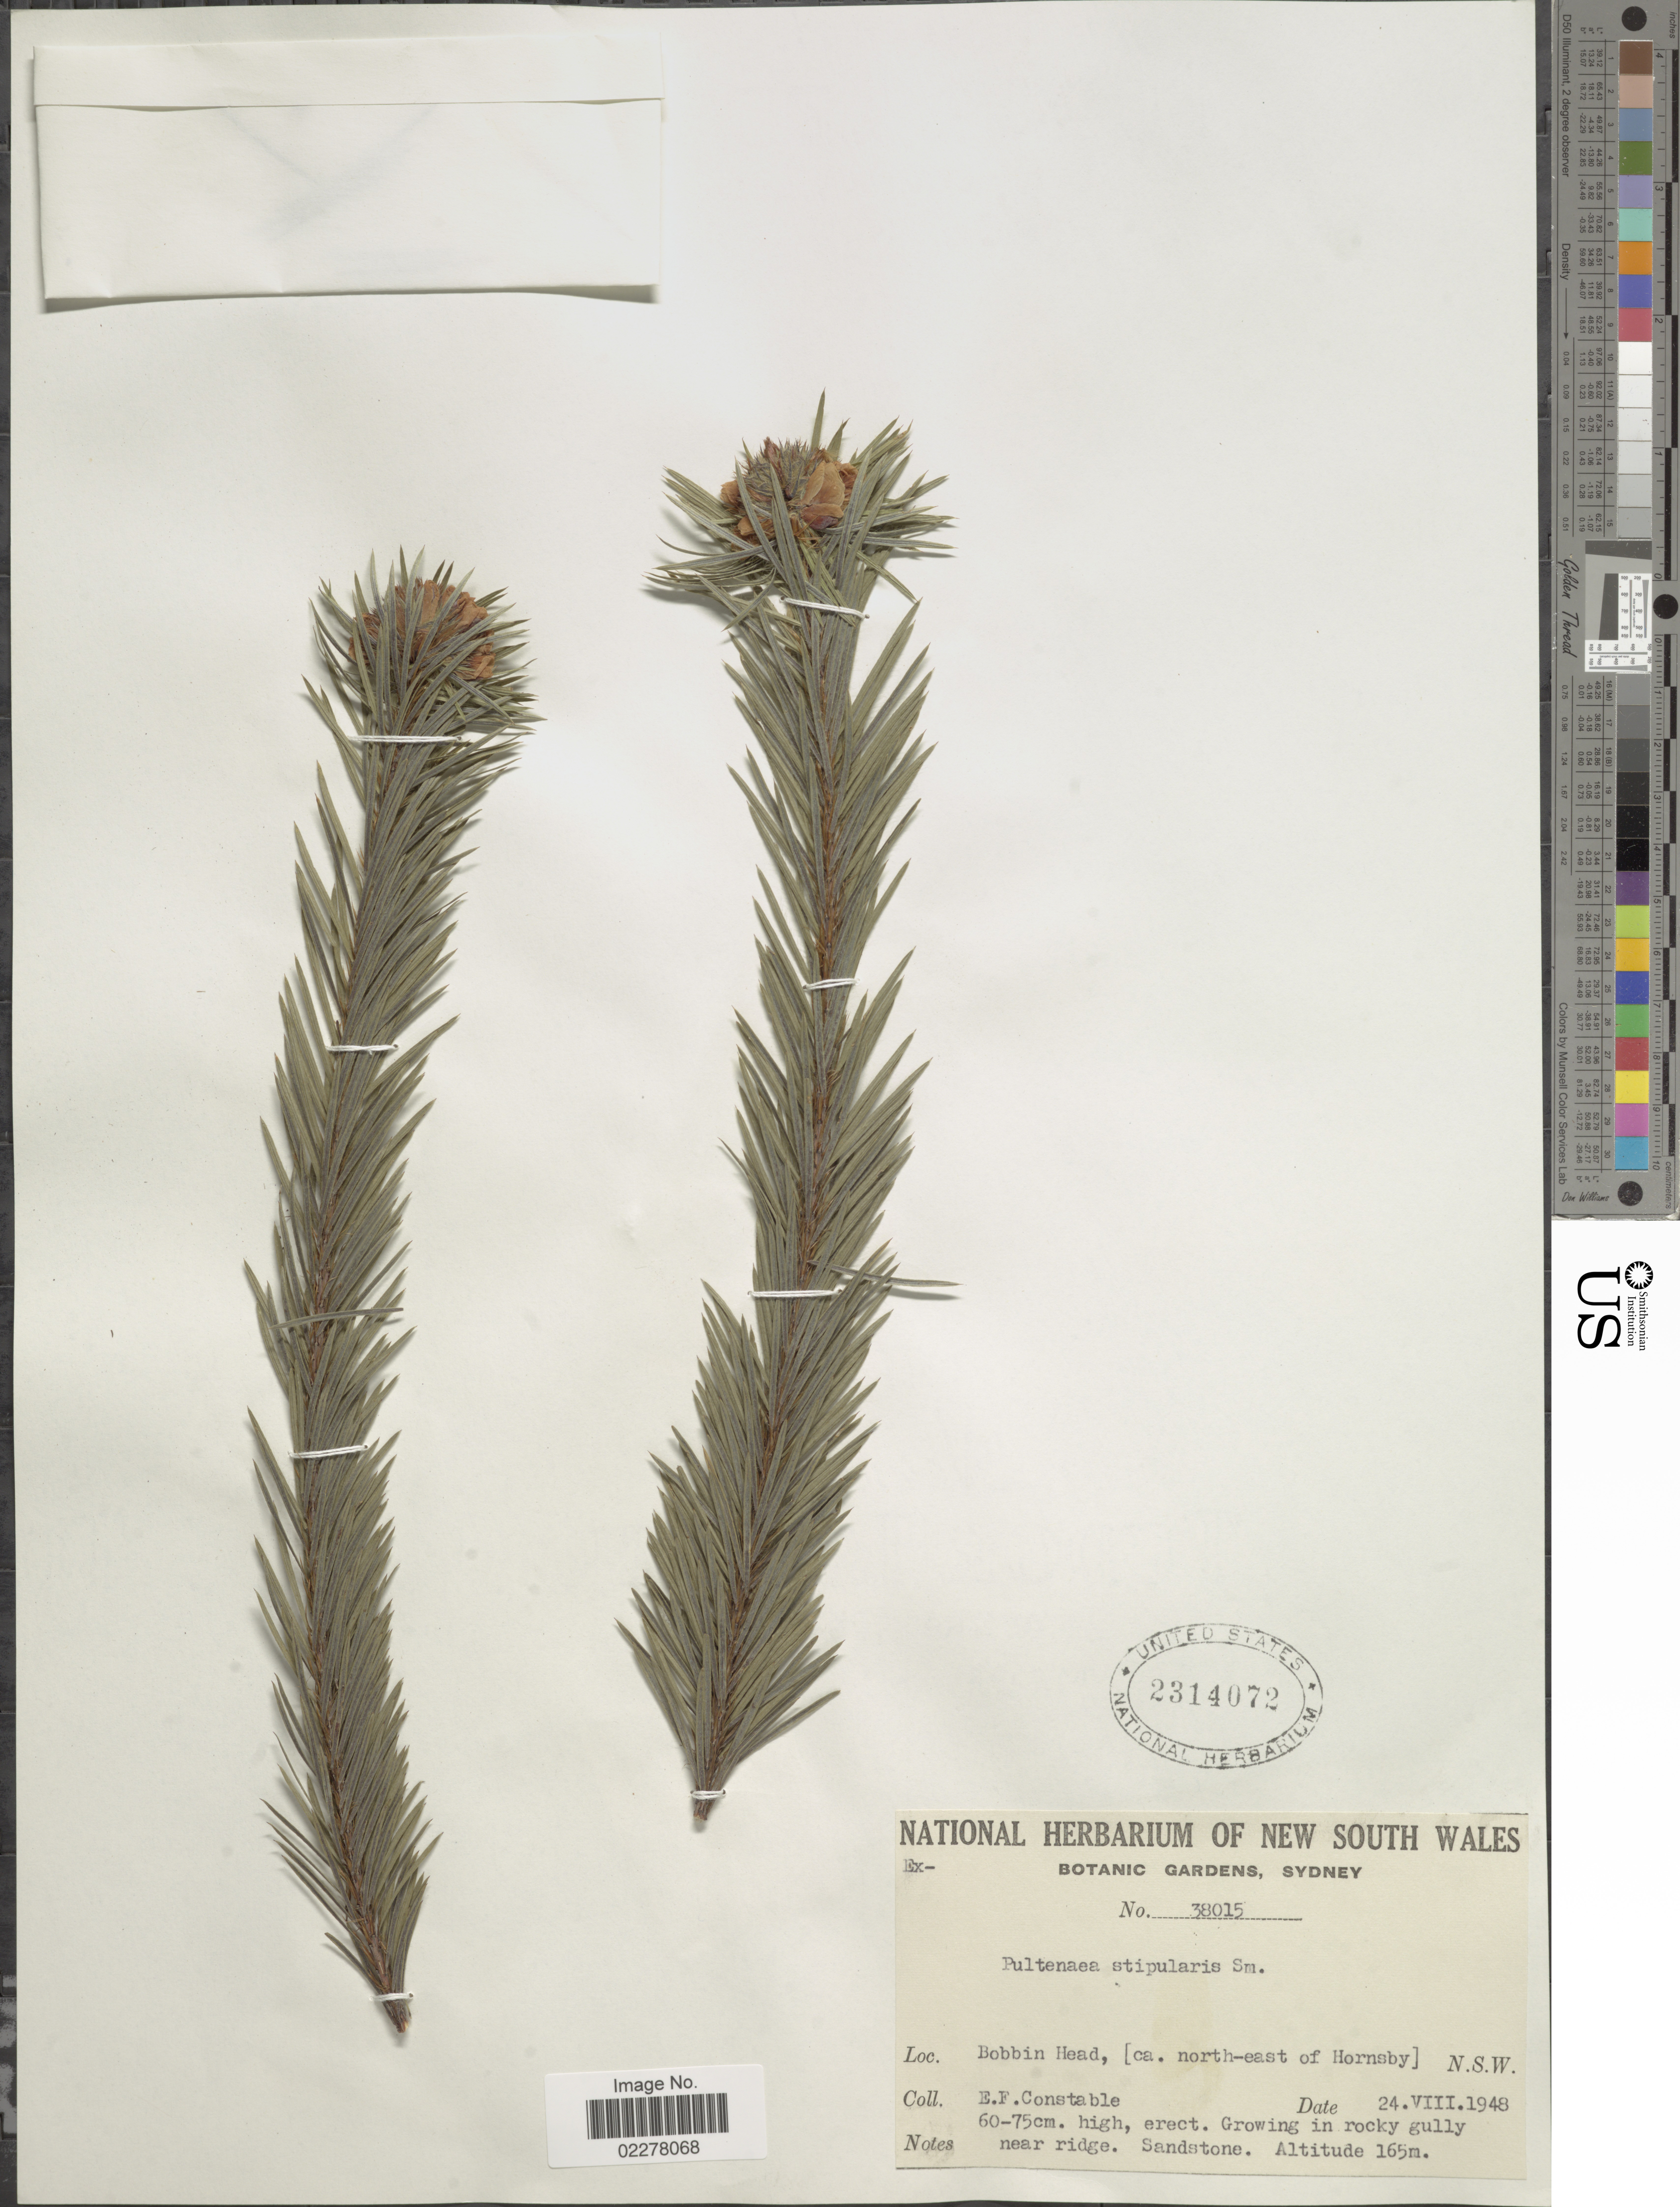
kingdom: Plantae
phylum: Tracheophyta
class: Magnoliopsida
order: Fabales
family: Fabaceae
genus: Pultenaea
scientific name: Pultenaea stipularis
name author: Sm.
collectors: E. F. Constable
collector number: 38015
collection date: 1948-08-24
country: Australia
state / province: New South Wales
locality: Bobbin Head, [ca. north-east of Hornsby]. N.S.W.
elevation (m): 165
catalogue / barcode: US 2314072